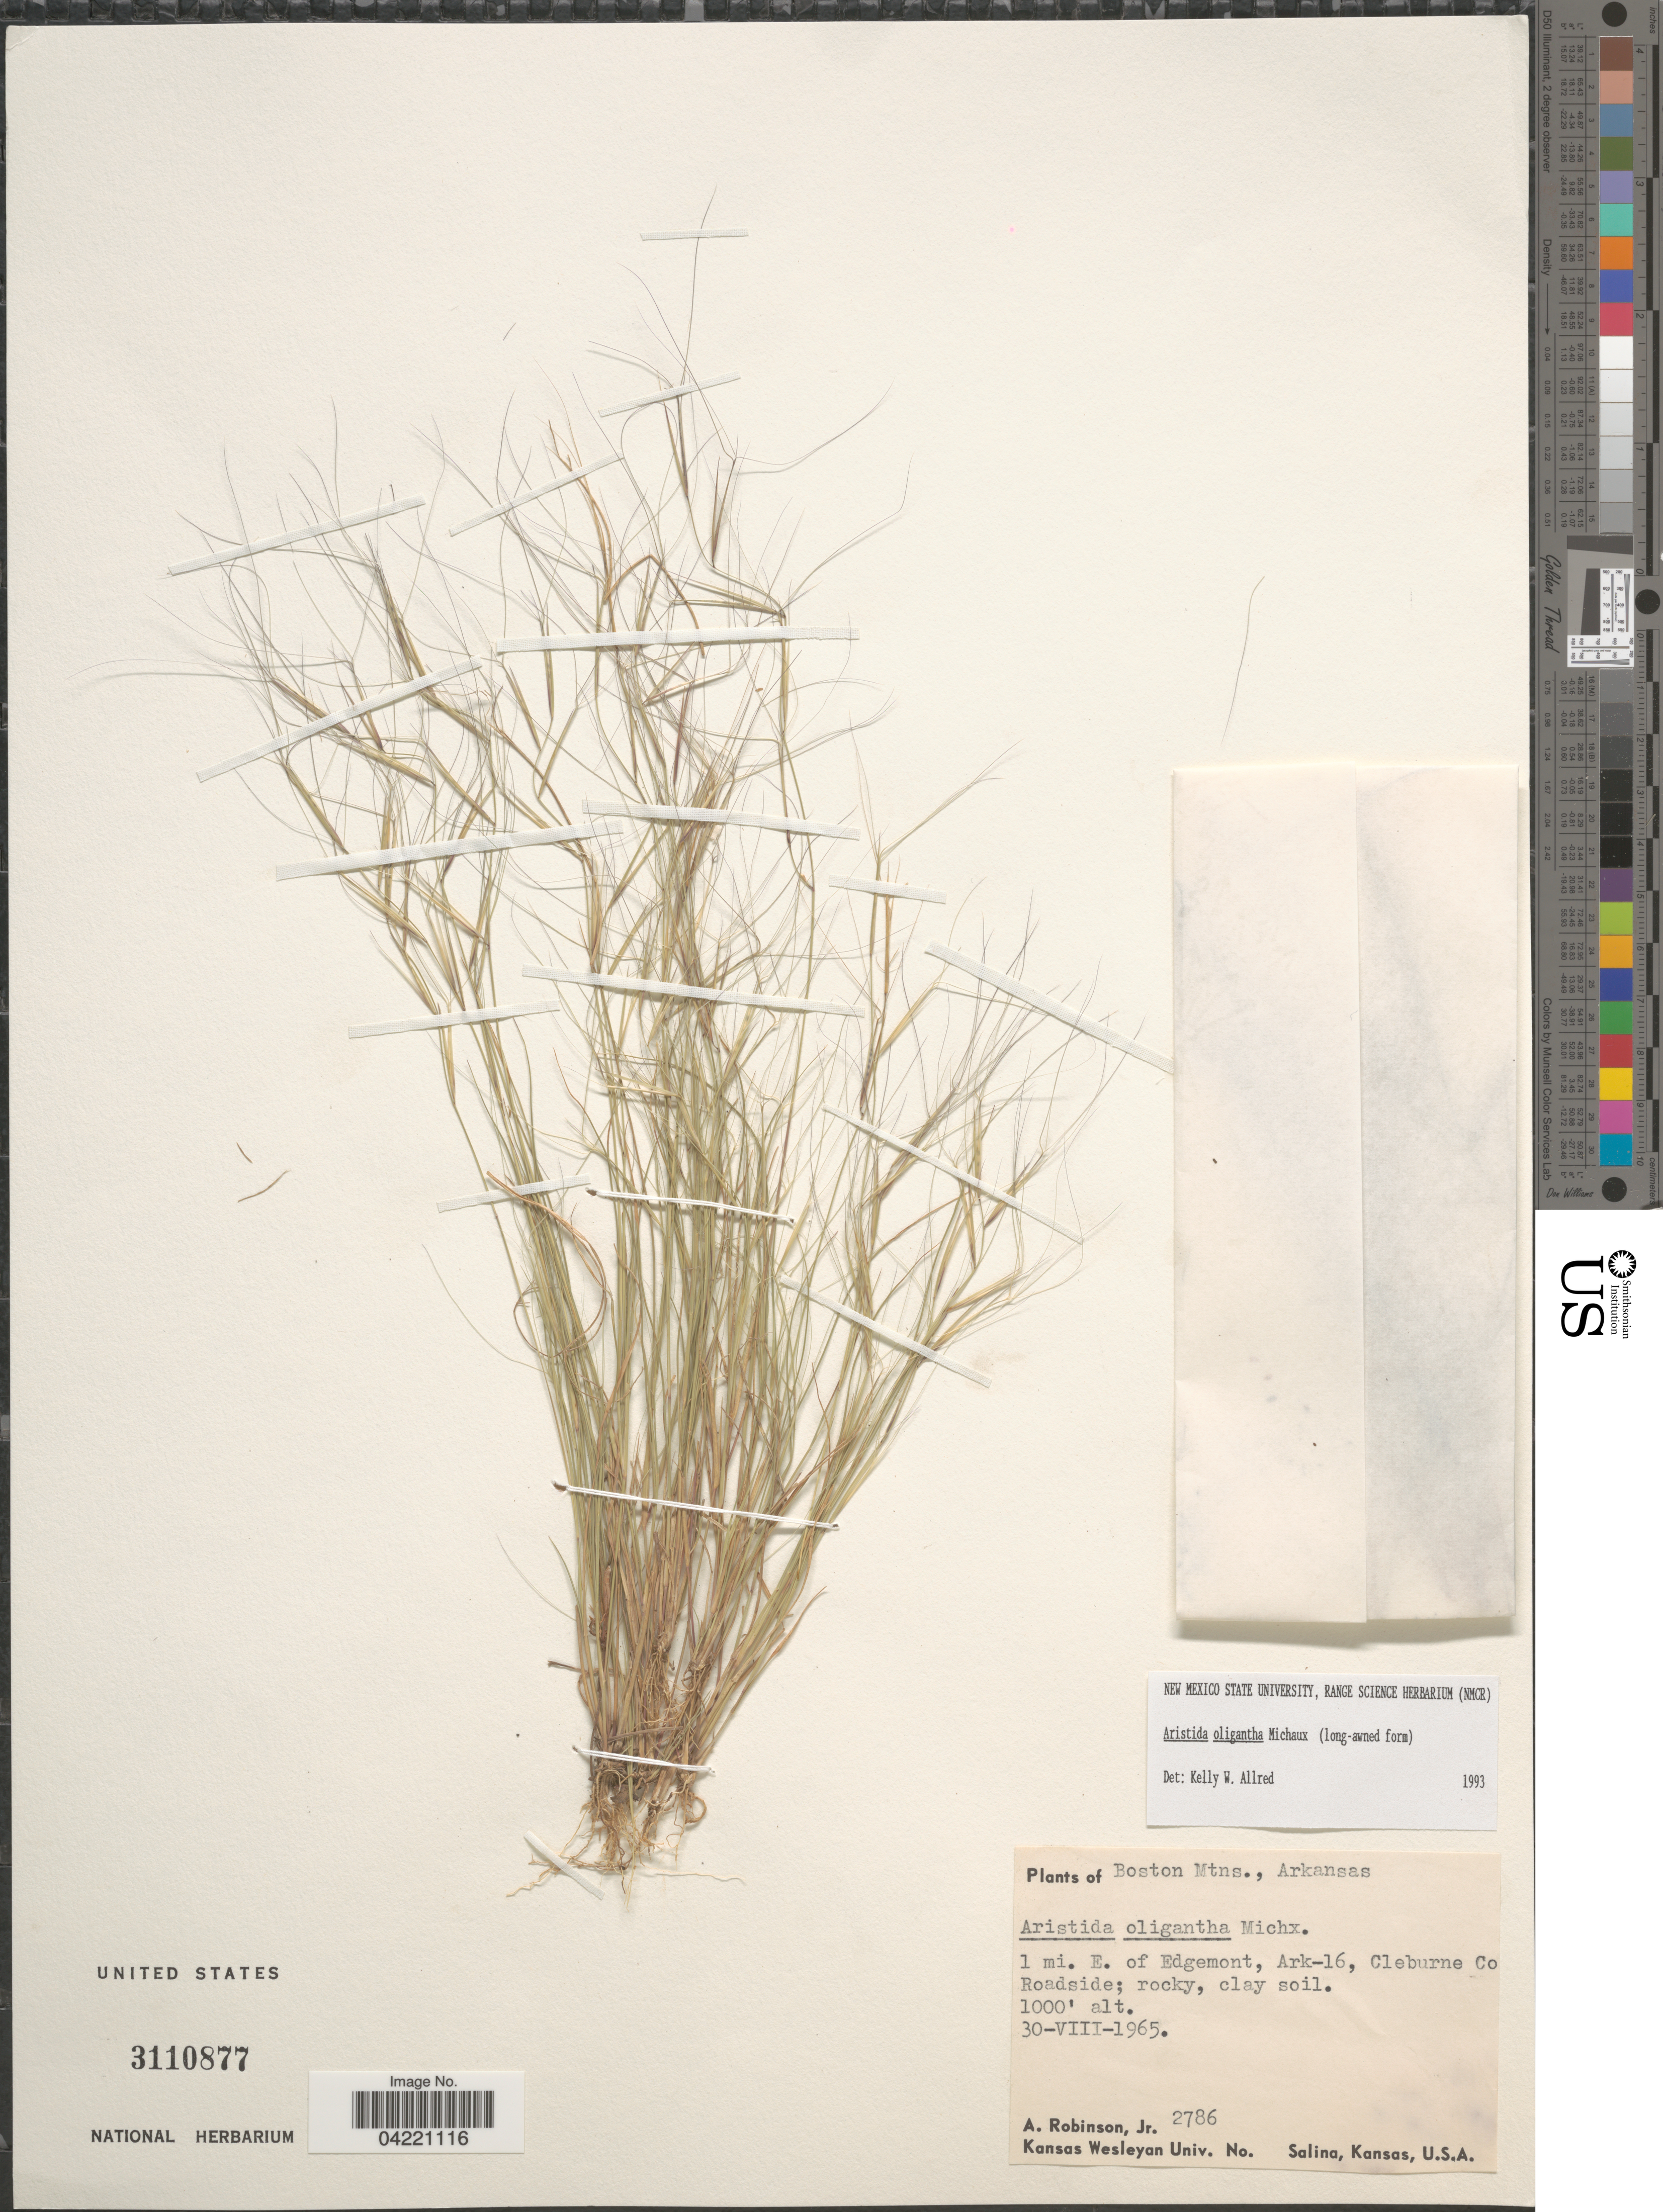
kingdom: Plantae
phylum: Tracheophyta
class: Liliopsida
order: Poales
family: Poaceae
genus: Aristida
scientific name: Aristida oligantha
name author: Michx.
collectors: A. Robinson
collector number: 2786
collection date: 1965-08-30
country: United States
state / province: Arkansas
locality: Boston Mtns. 1 mi. E. of Edgemont, Ark-16, Cleburne Co.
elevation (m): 305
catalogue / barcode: US 3110877